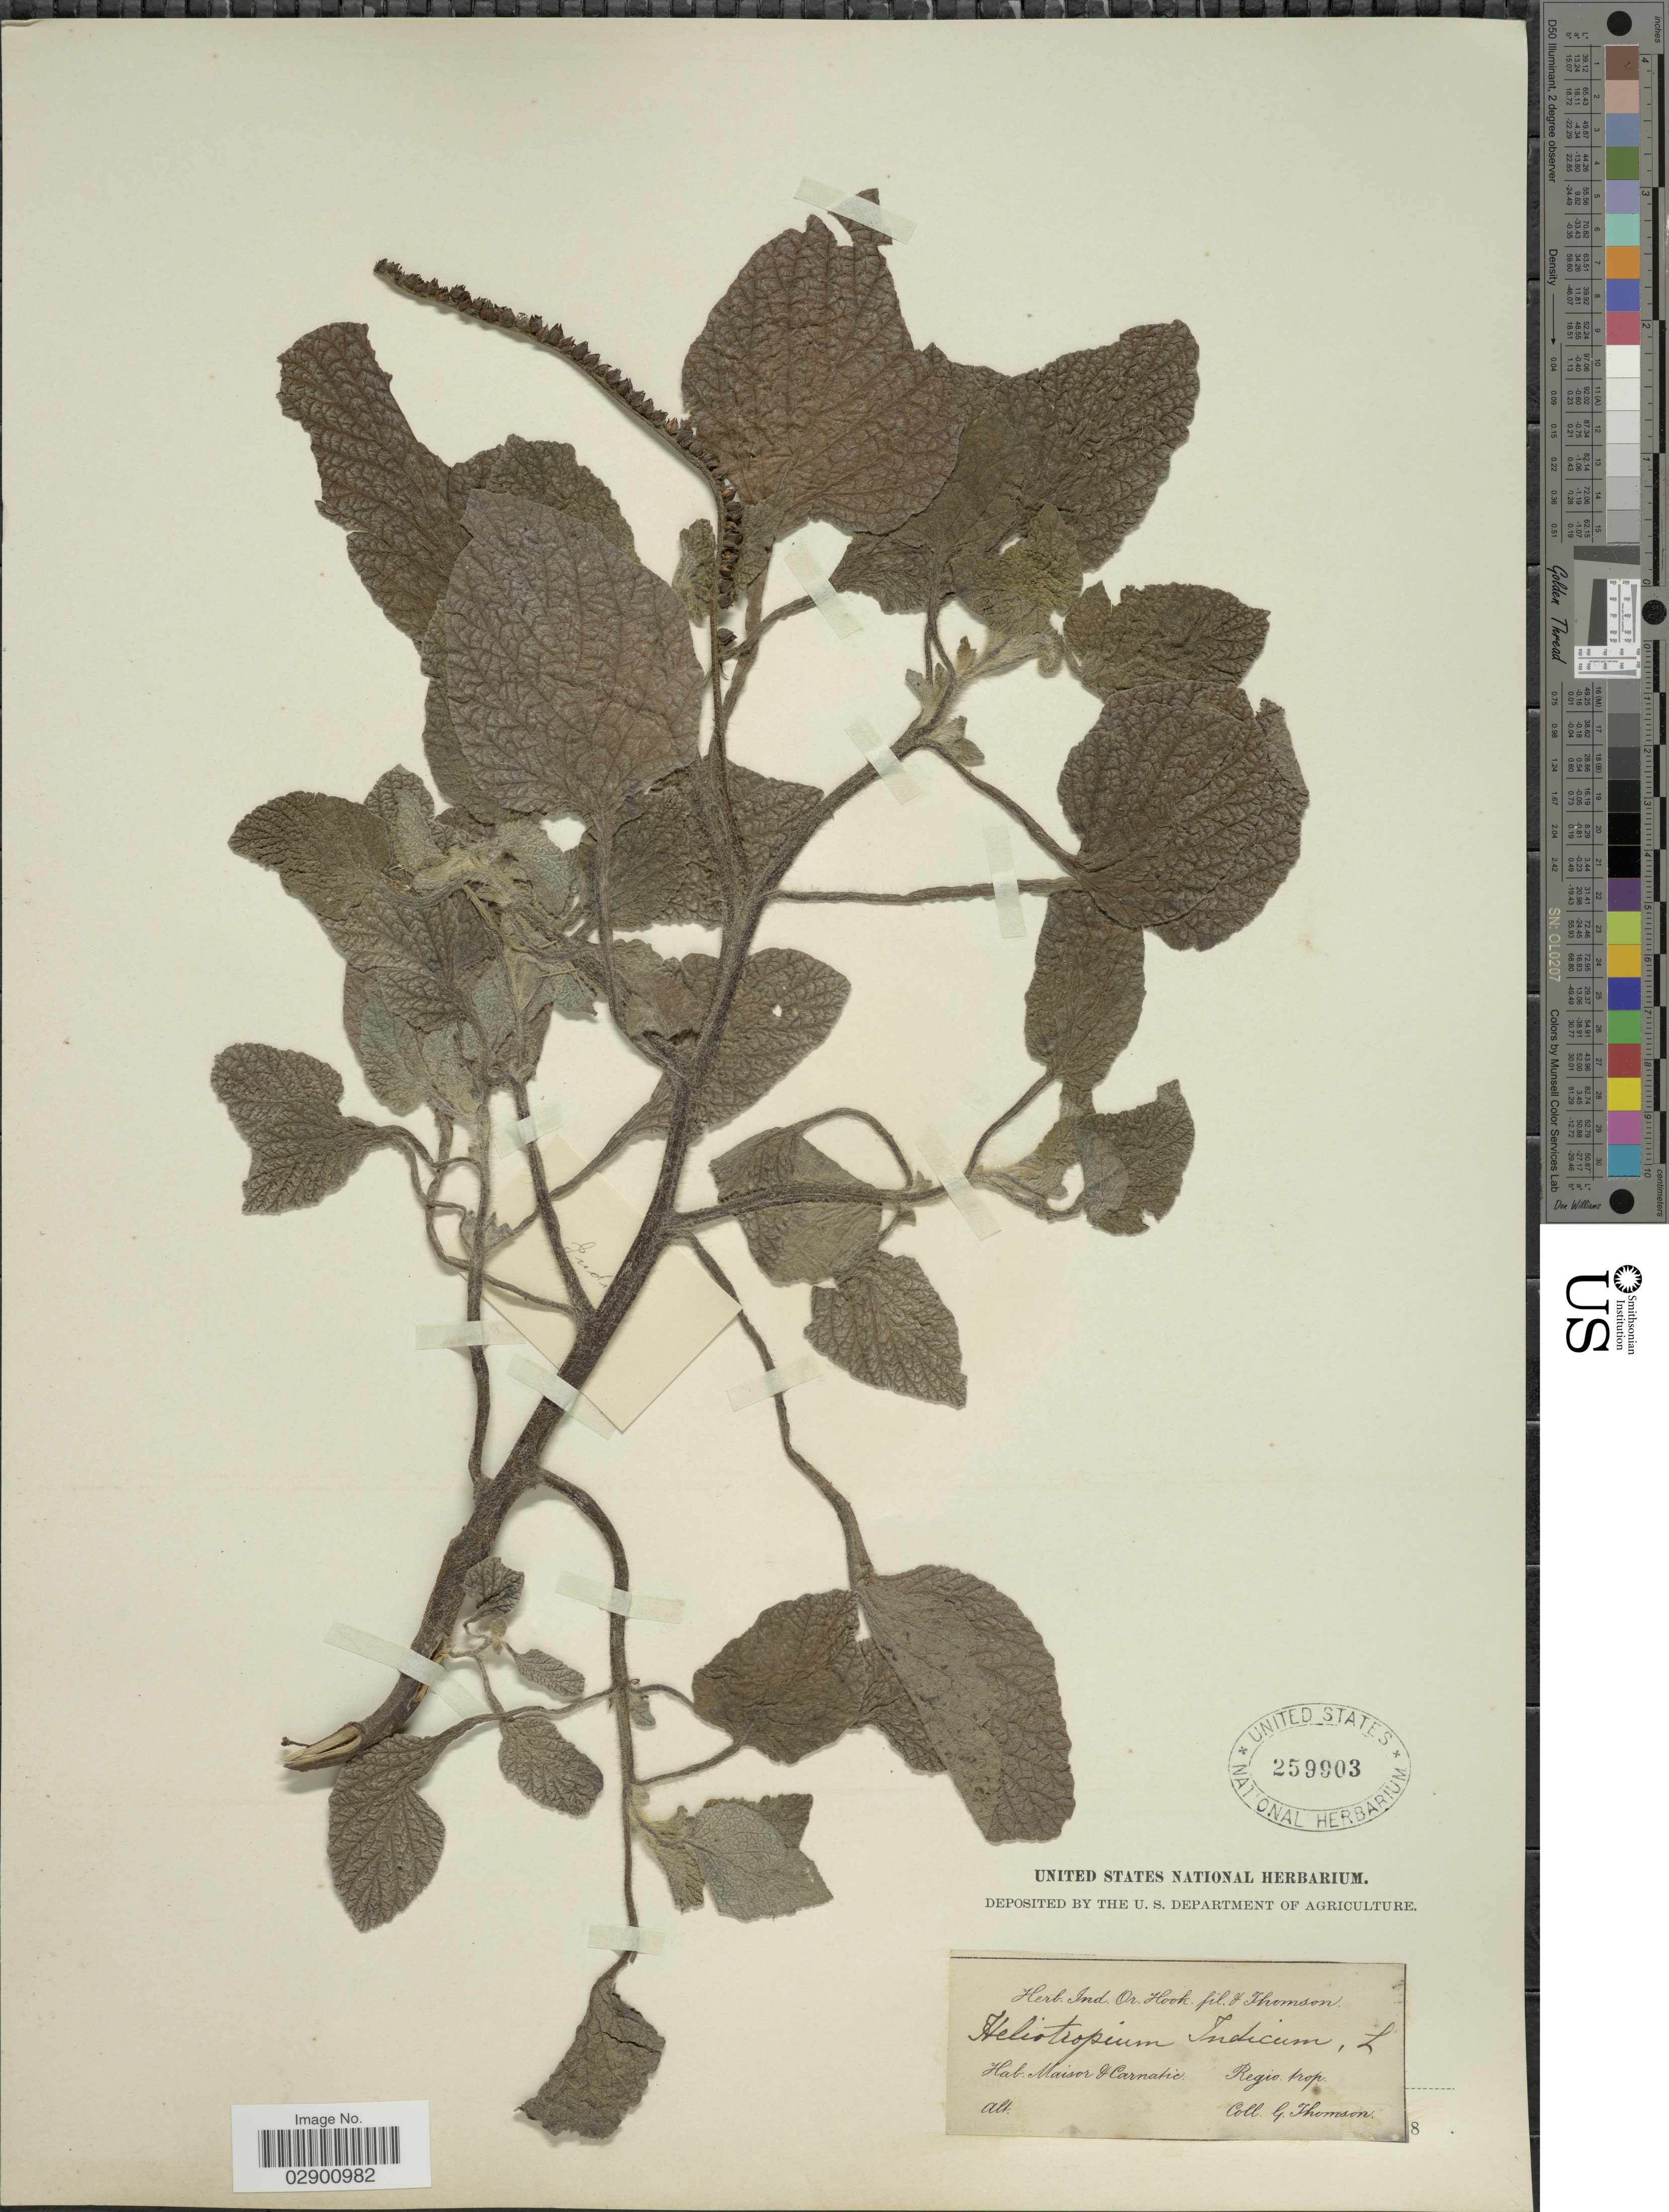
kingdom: Plantae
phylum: Tracheophyta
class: Magnoliopsida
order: Boraginales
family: Heliotropiaceae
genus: Heliotropium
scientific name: Heliotropium indicum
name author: L.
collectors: G. Thomson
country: India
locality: Maisor & Carnatic.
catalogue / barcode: US 259903